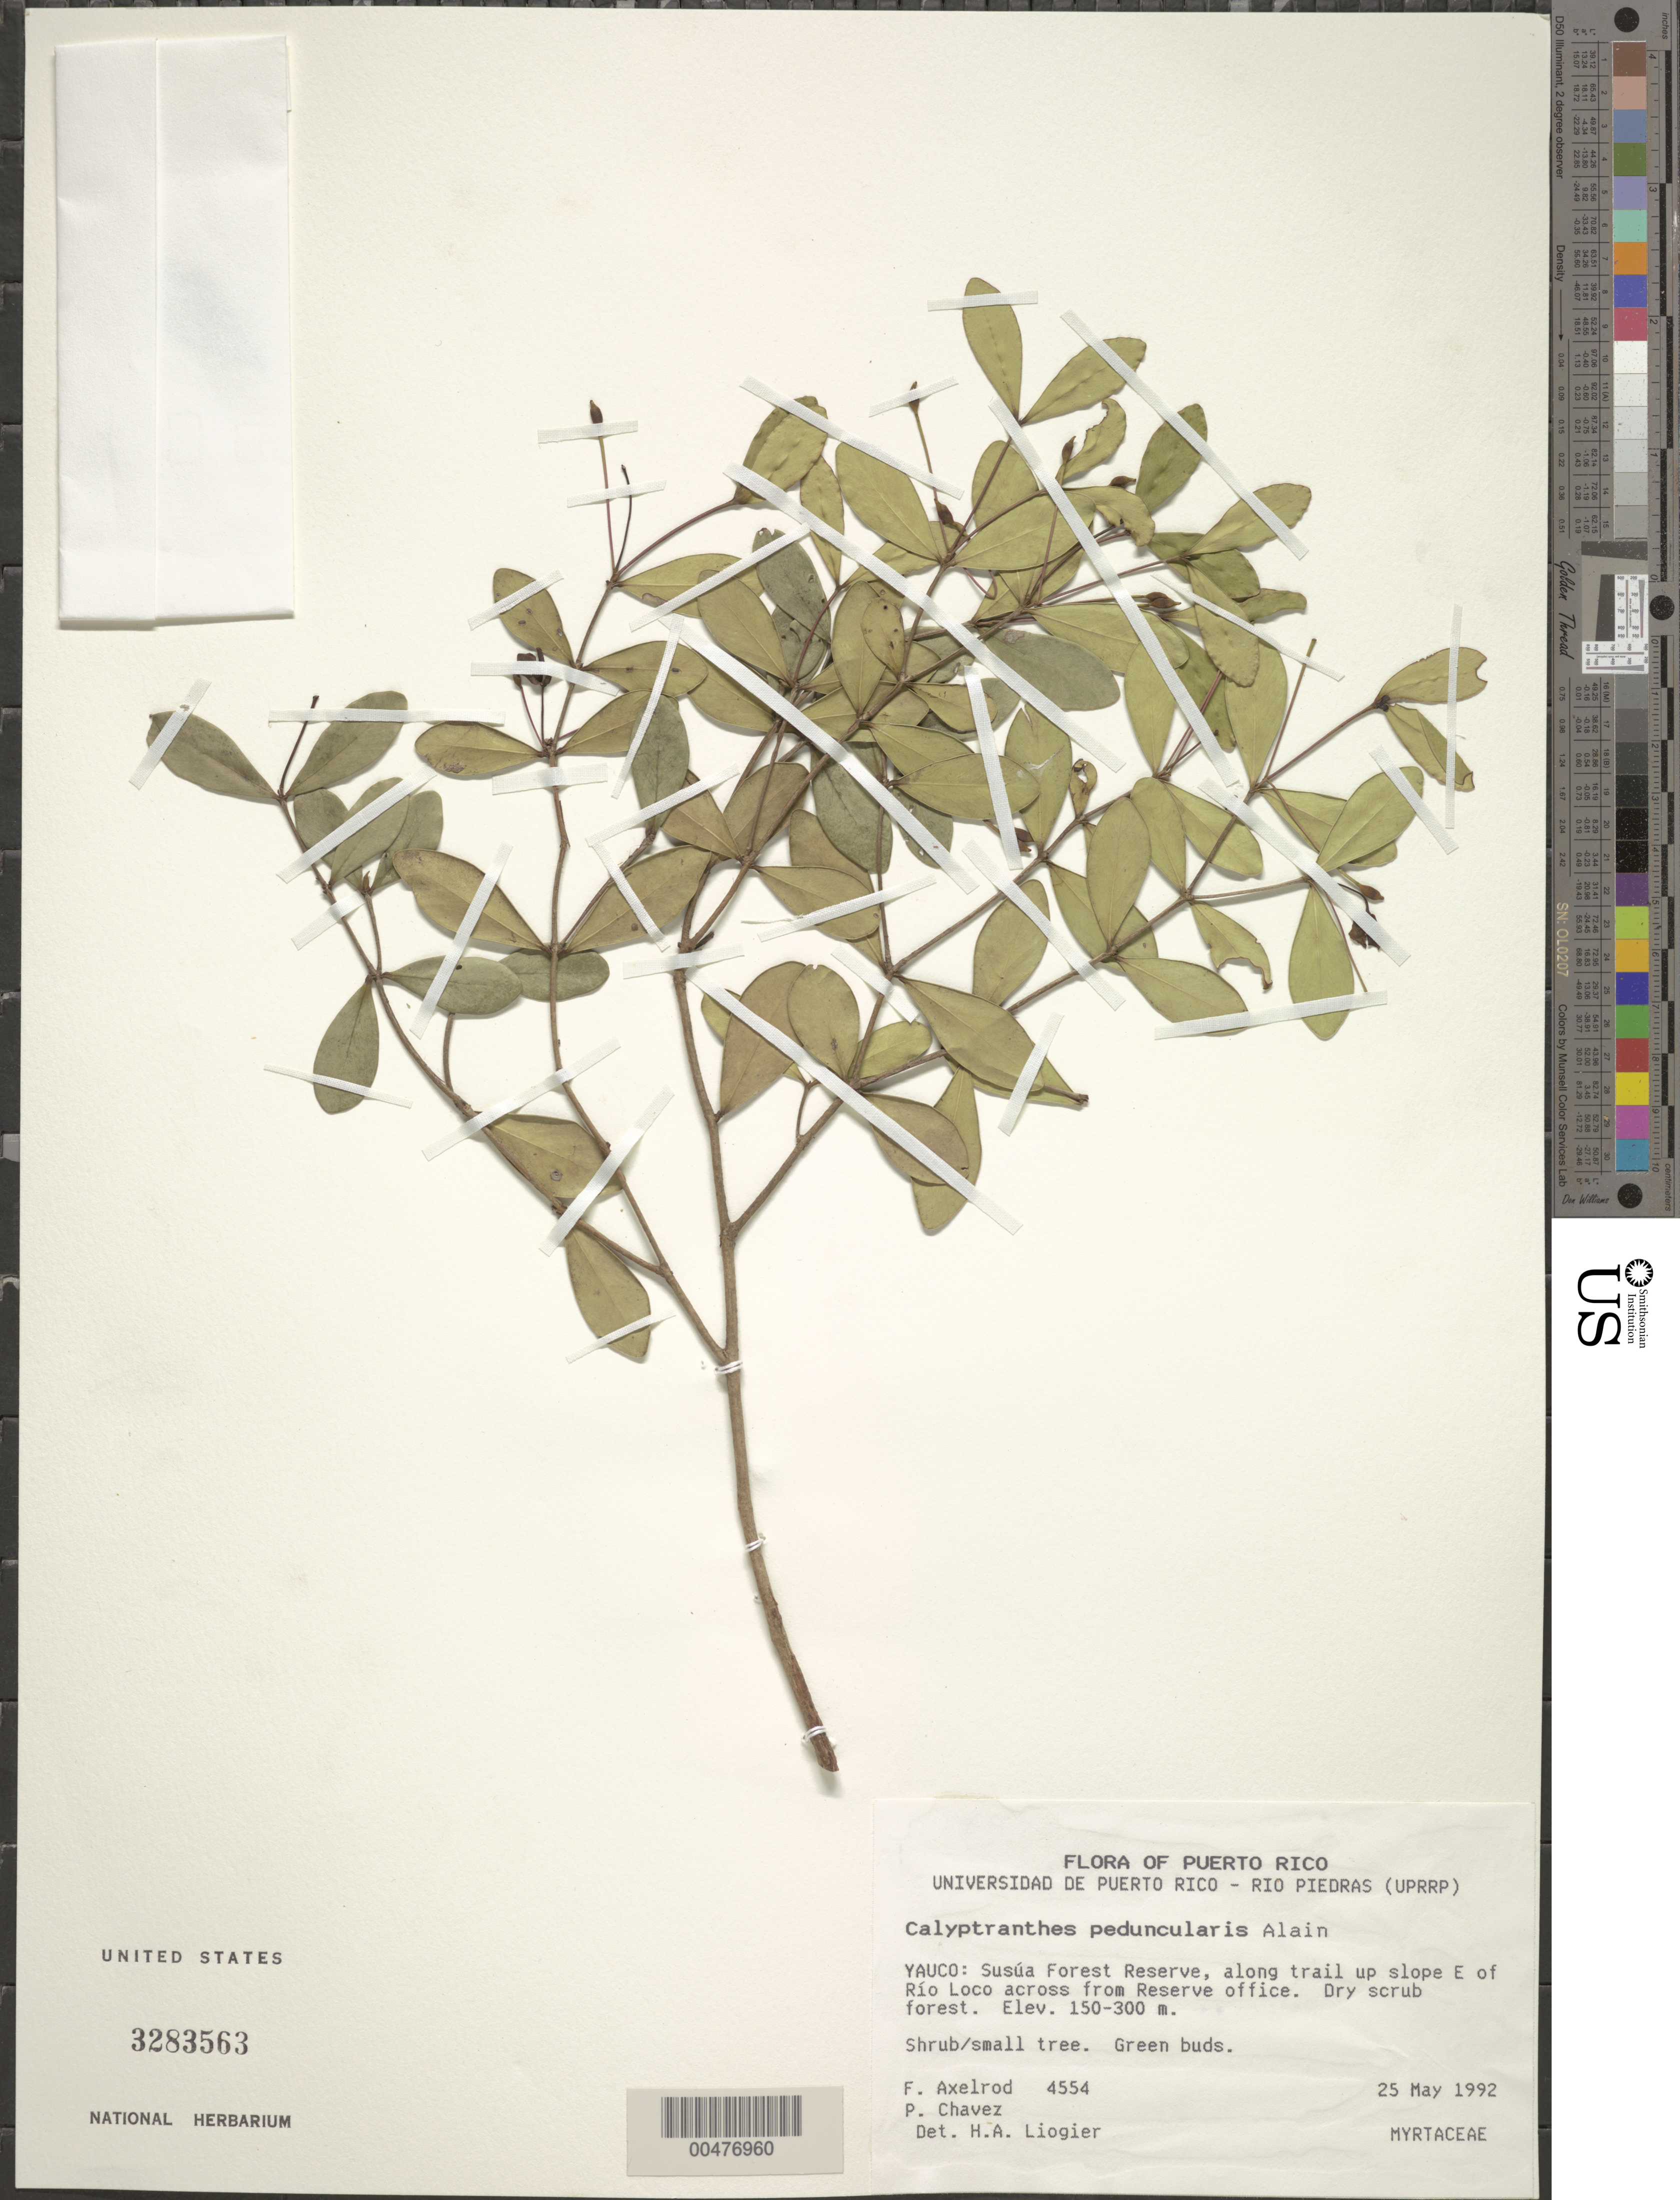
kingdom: Plantae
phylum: Tracheophyta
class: Magnoliopsida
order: Myrtales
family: Myrtaceae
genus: Myrcia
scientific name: Myrcia peduncularis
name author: (Alain) E. Lucas & Acev.-Rodr.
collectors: F. S. Axelrod & P. Chavez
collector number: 4554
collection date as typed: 25 May 1992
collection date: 1992-05-25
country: Puerto Rico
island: Greater Antilles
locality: Yauco: Susúa Forest Reserve, trail N along E bank of Río Loco across from Reserve office.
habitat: Dry scrub forest.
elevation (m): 150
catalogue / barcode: US 3283563